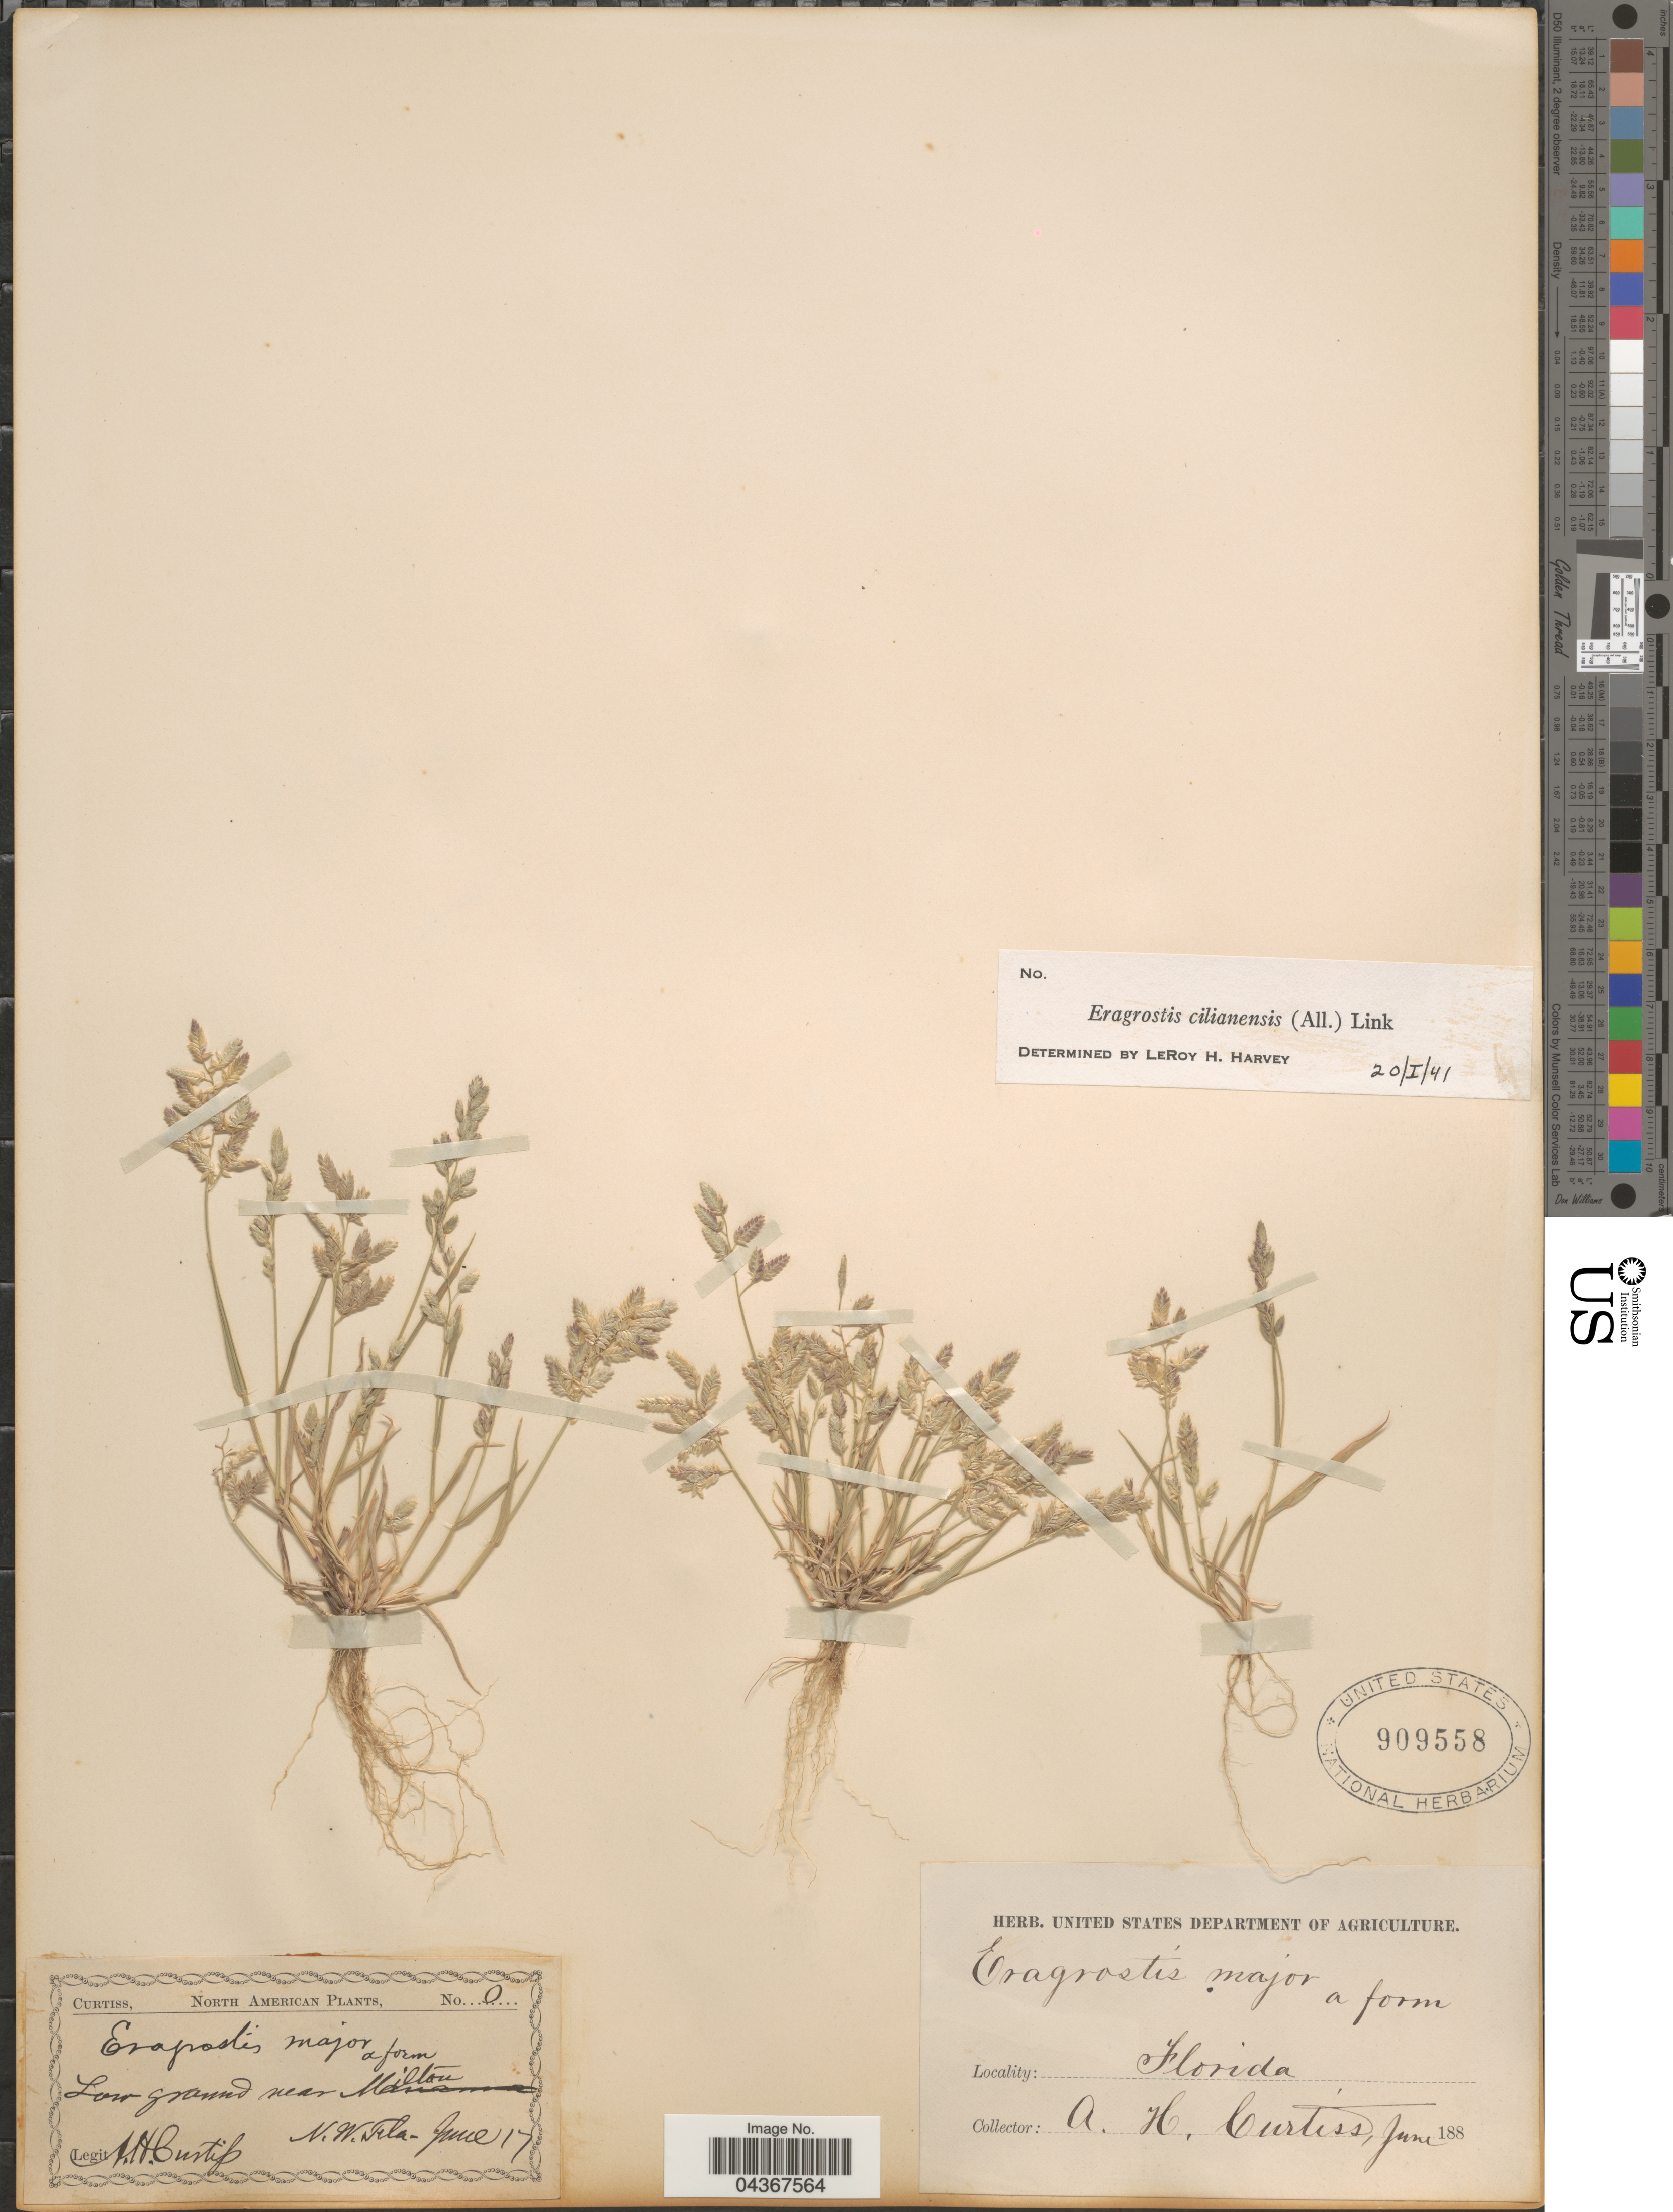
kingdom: Plantae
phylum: Tracheophyta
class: Liliopsida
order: Poales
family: Poaceae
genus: Eragrostis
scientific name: Eragrostis cilianensis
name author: (Bellardi) Vignolo ex Janch.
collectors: A. H. Curtiss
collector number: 0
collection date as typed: June 17 188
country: United States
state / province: Florida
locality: Low ground near Milton.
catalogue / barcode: US 909558